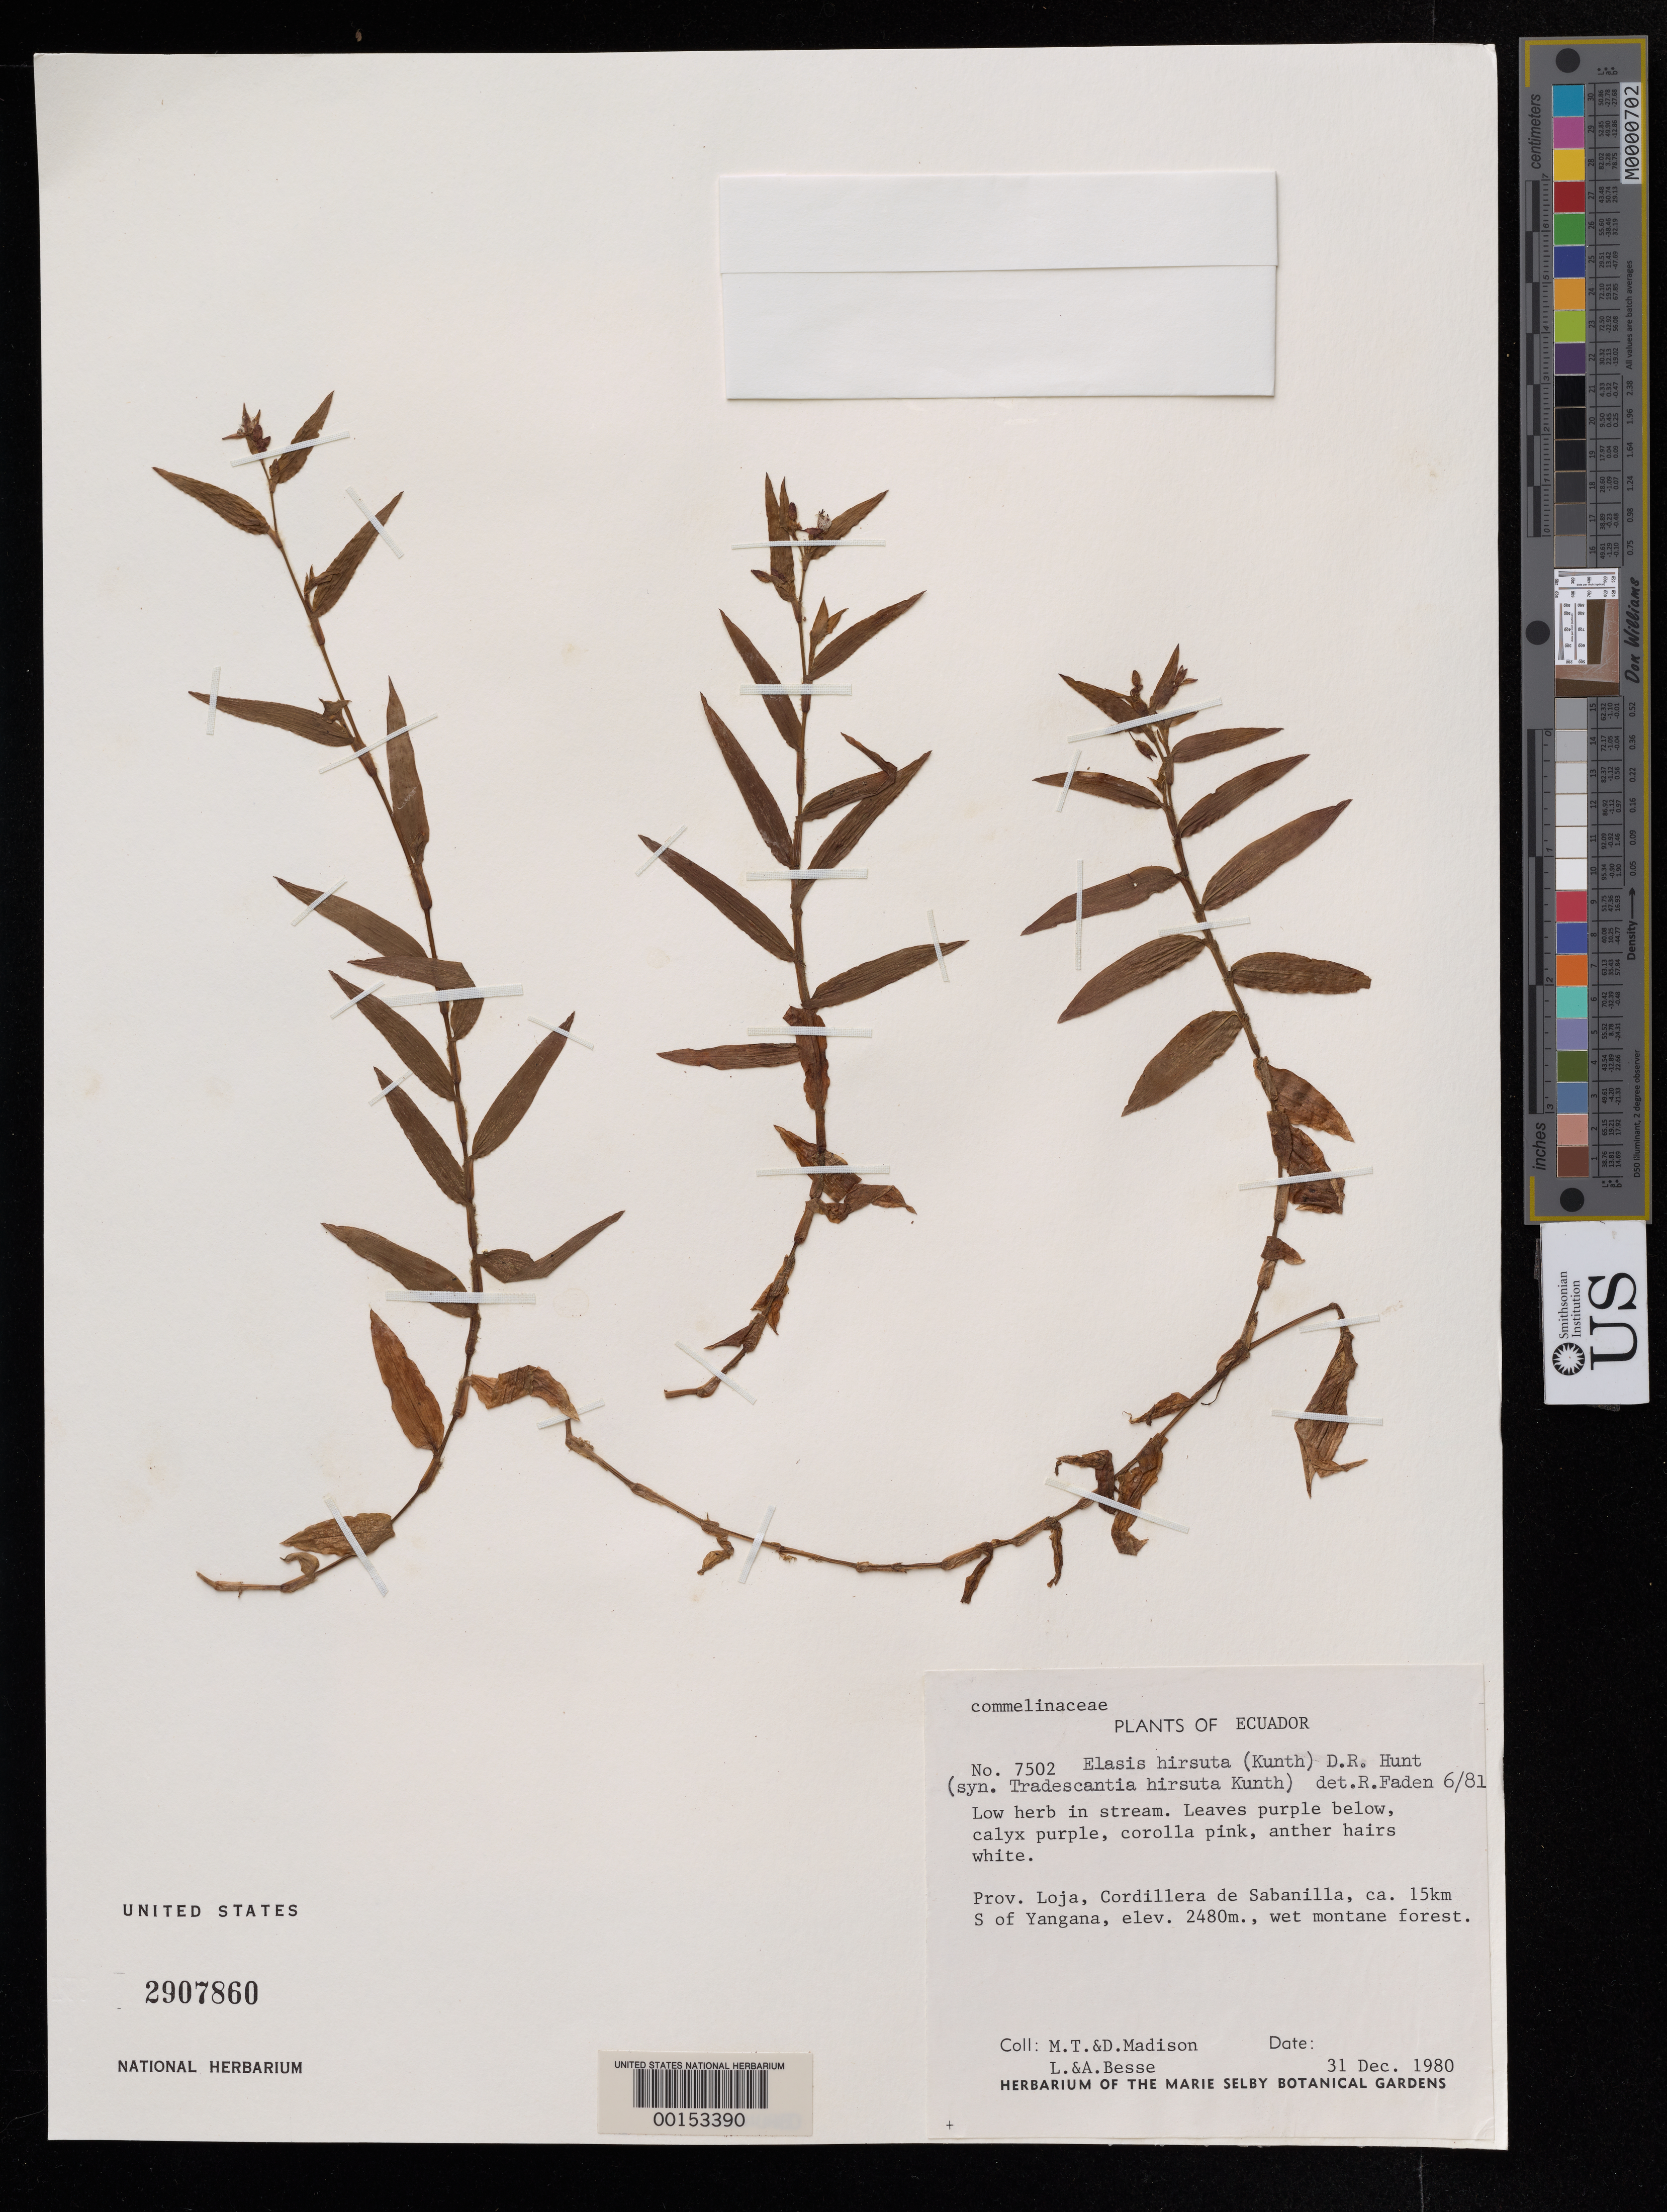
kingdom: Plantae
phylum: Tracheophyta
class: Liliopsida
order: Commelinales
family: Commelinaceae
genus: Elasis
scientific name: Elasis hirsuta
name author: (Kunth) D.R. Hunt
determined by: Faden, Robert B., (US), Smithsonian Institution - National Museum of Natural History (UNITED STATES)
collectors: M. T. Madison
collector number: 7502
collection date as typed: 31 Dec 1980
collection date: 1980-12-31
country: Ecuador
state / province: Loja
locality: Cordillera de Sabanilla, S of Yangana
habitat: Wet montane forest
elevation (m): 2480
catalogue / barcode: US 2907860